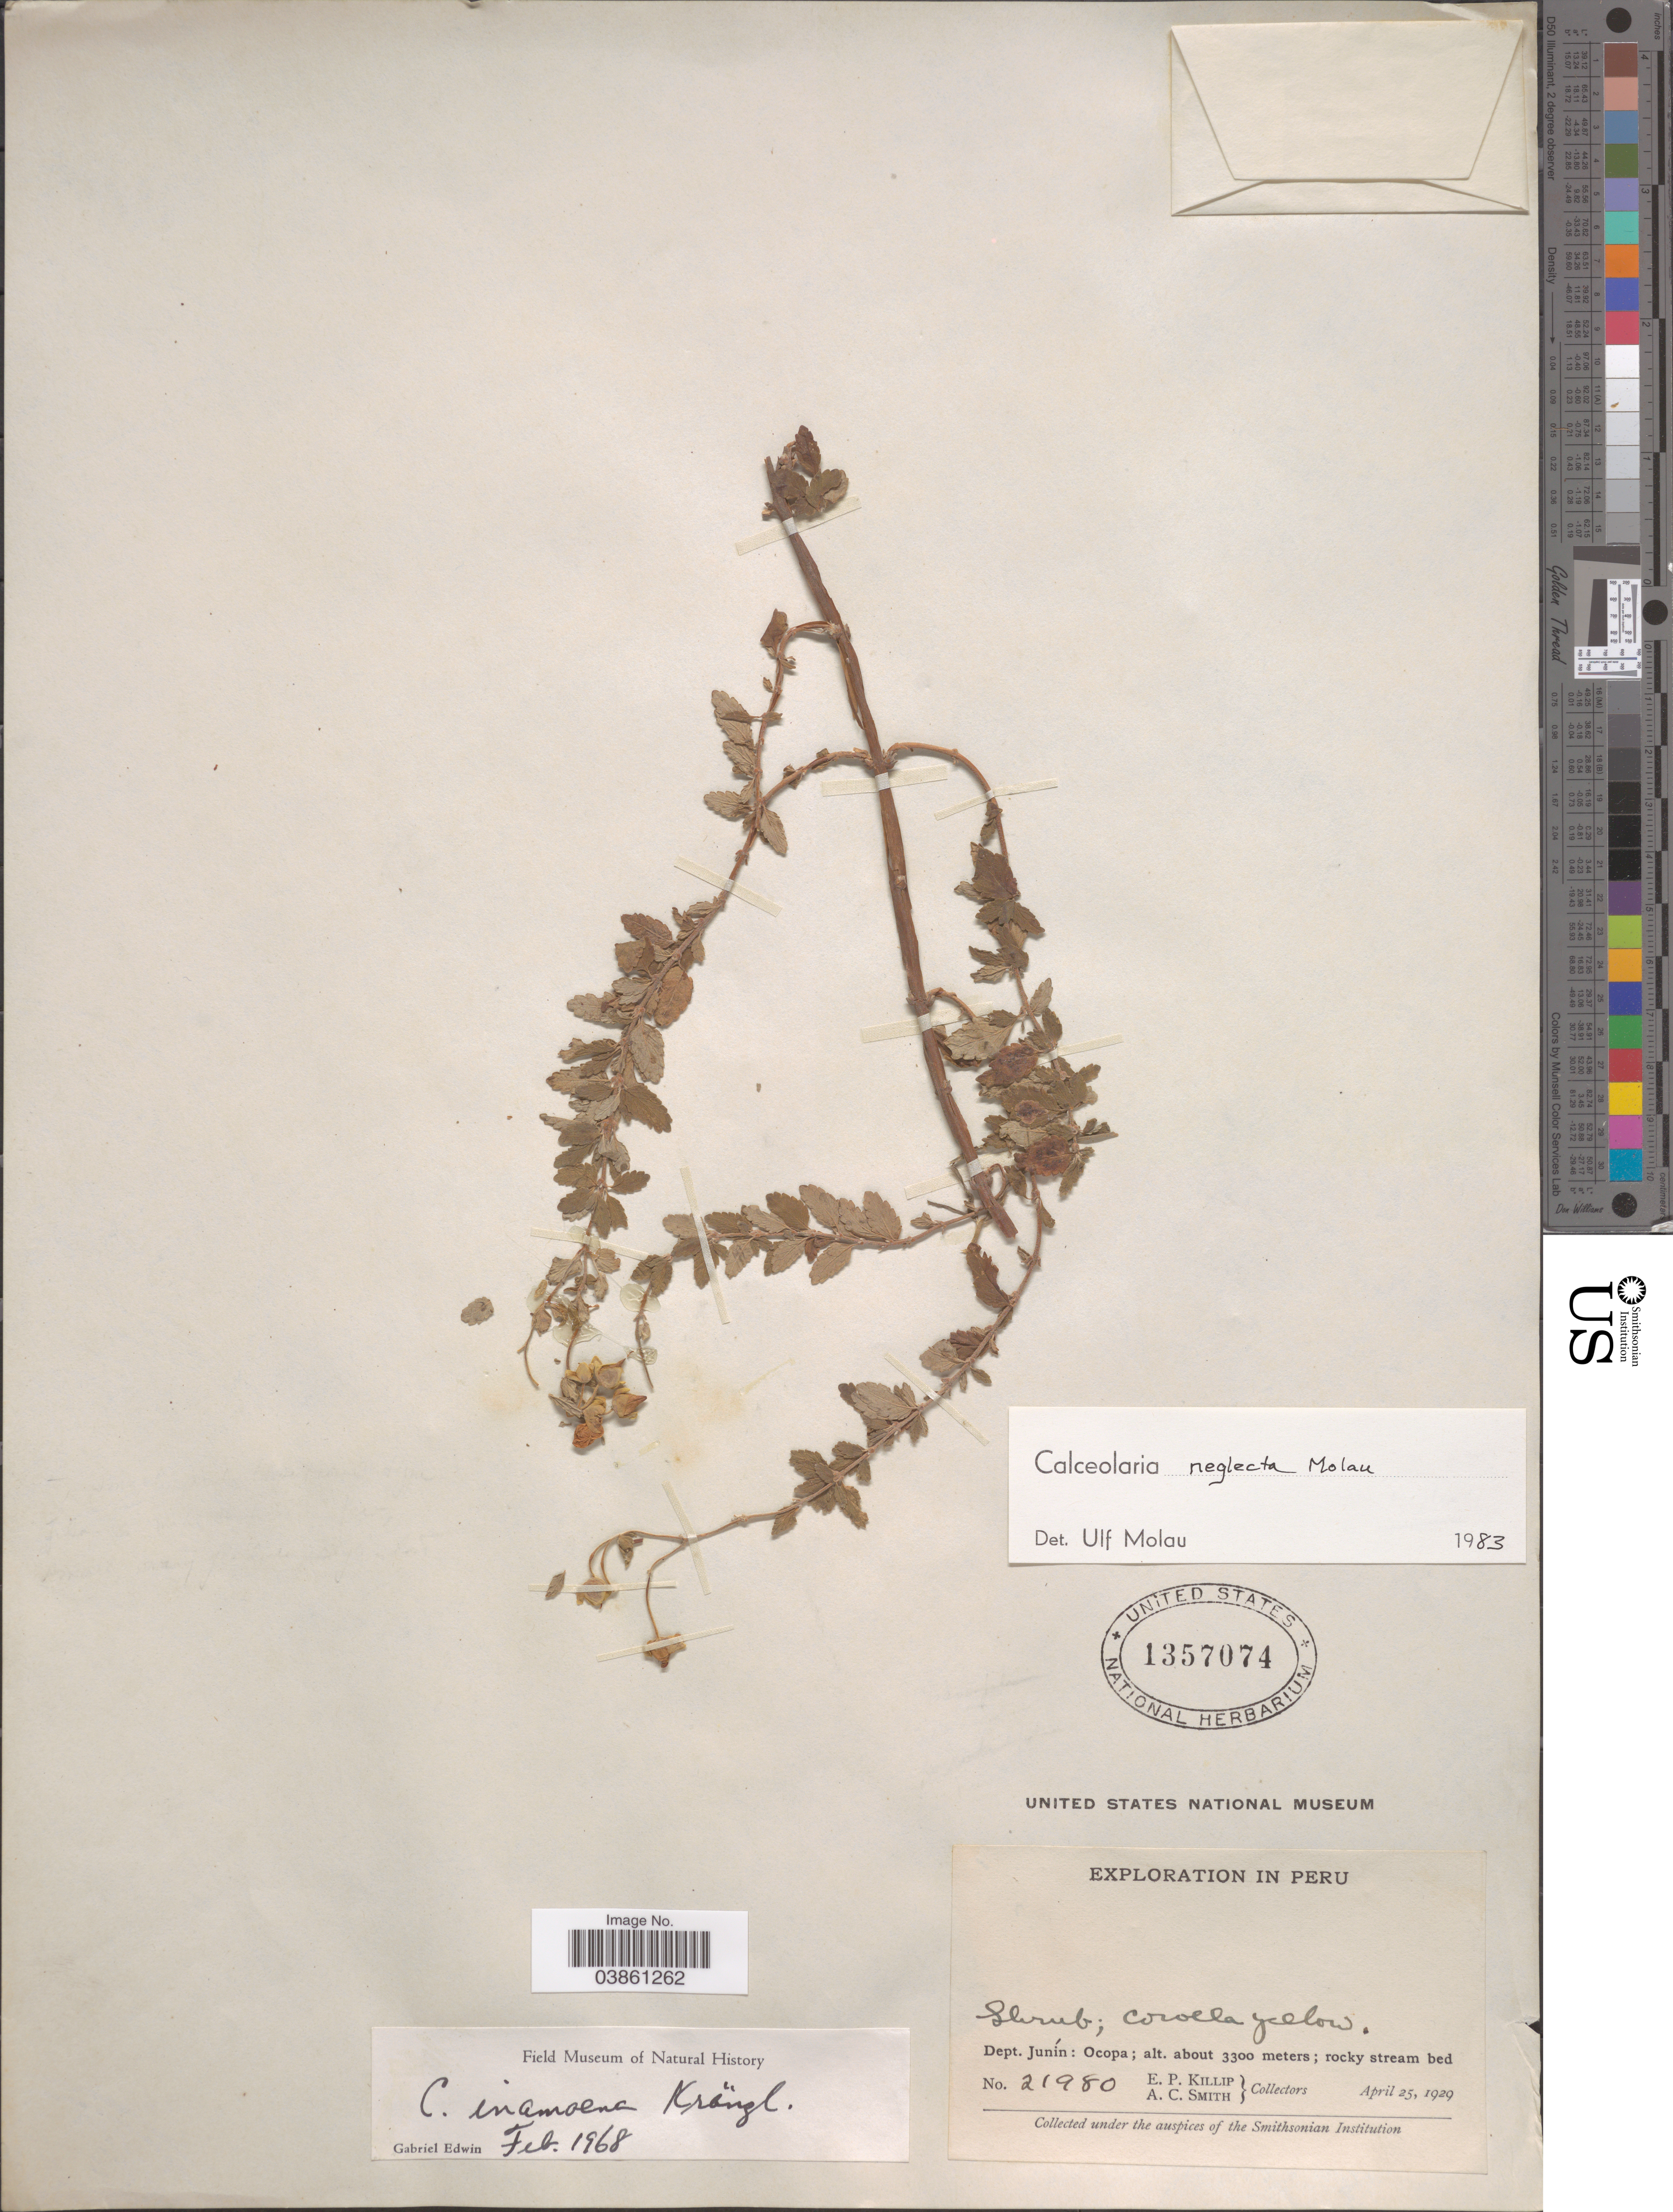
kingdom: Plantae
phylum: Tracheophyta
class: Magnoliopsida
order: Lamiales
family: Calceolariaceae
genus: Calceolaria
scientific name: Calceolaria neglecta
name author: Molau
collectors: E. P. Killip & A. C. Smith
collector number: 21980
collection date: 1929-04-25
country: Peru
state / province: Junín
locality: Dept. Junín: Ocopa.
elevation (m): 3300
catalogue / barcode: US 1357074